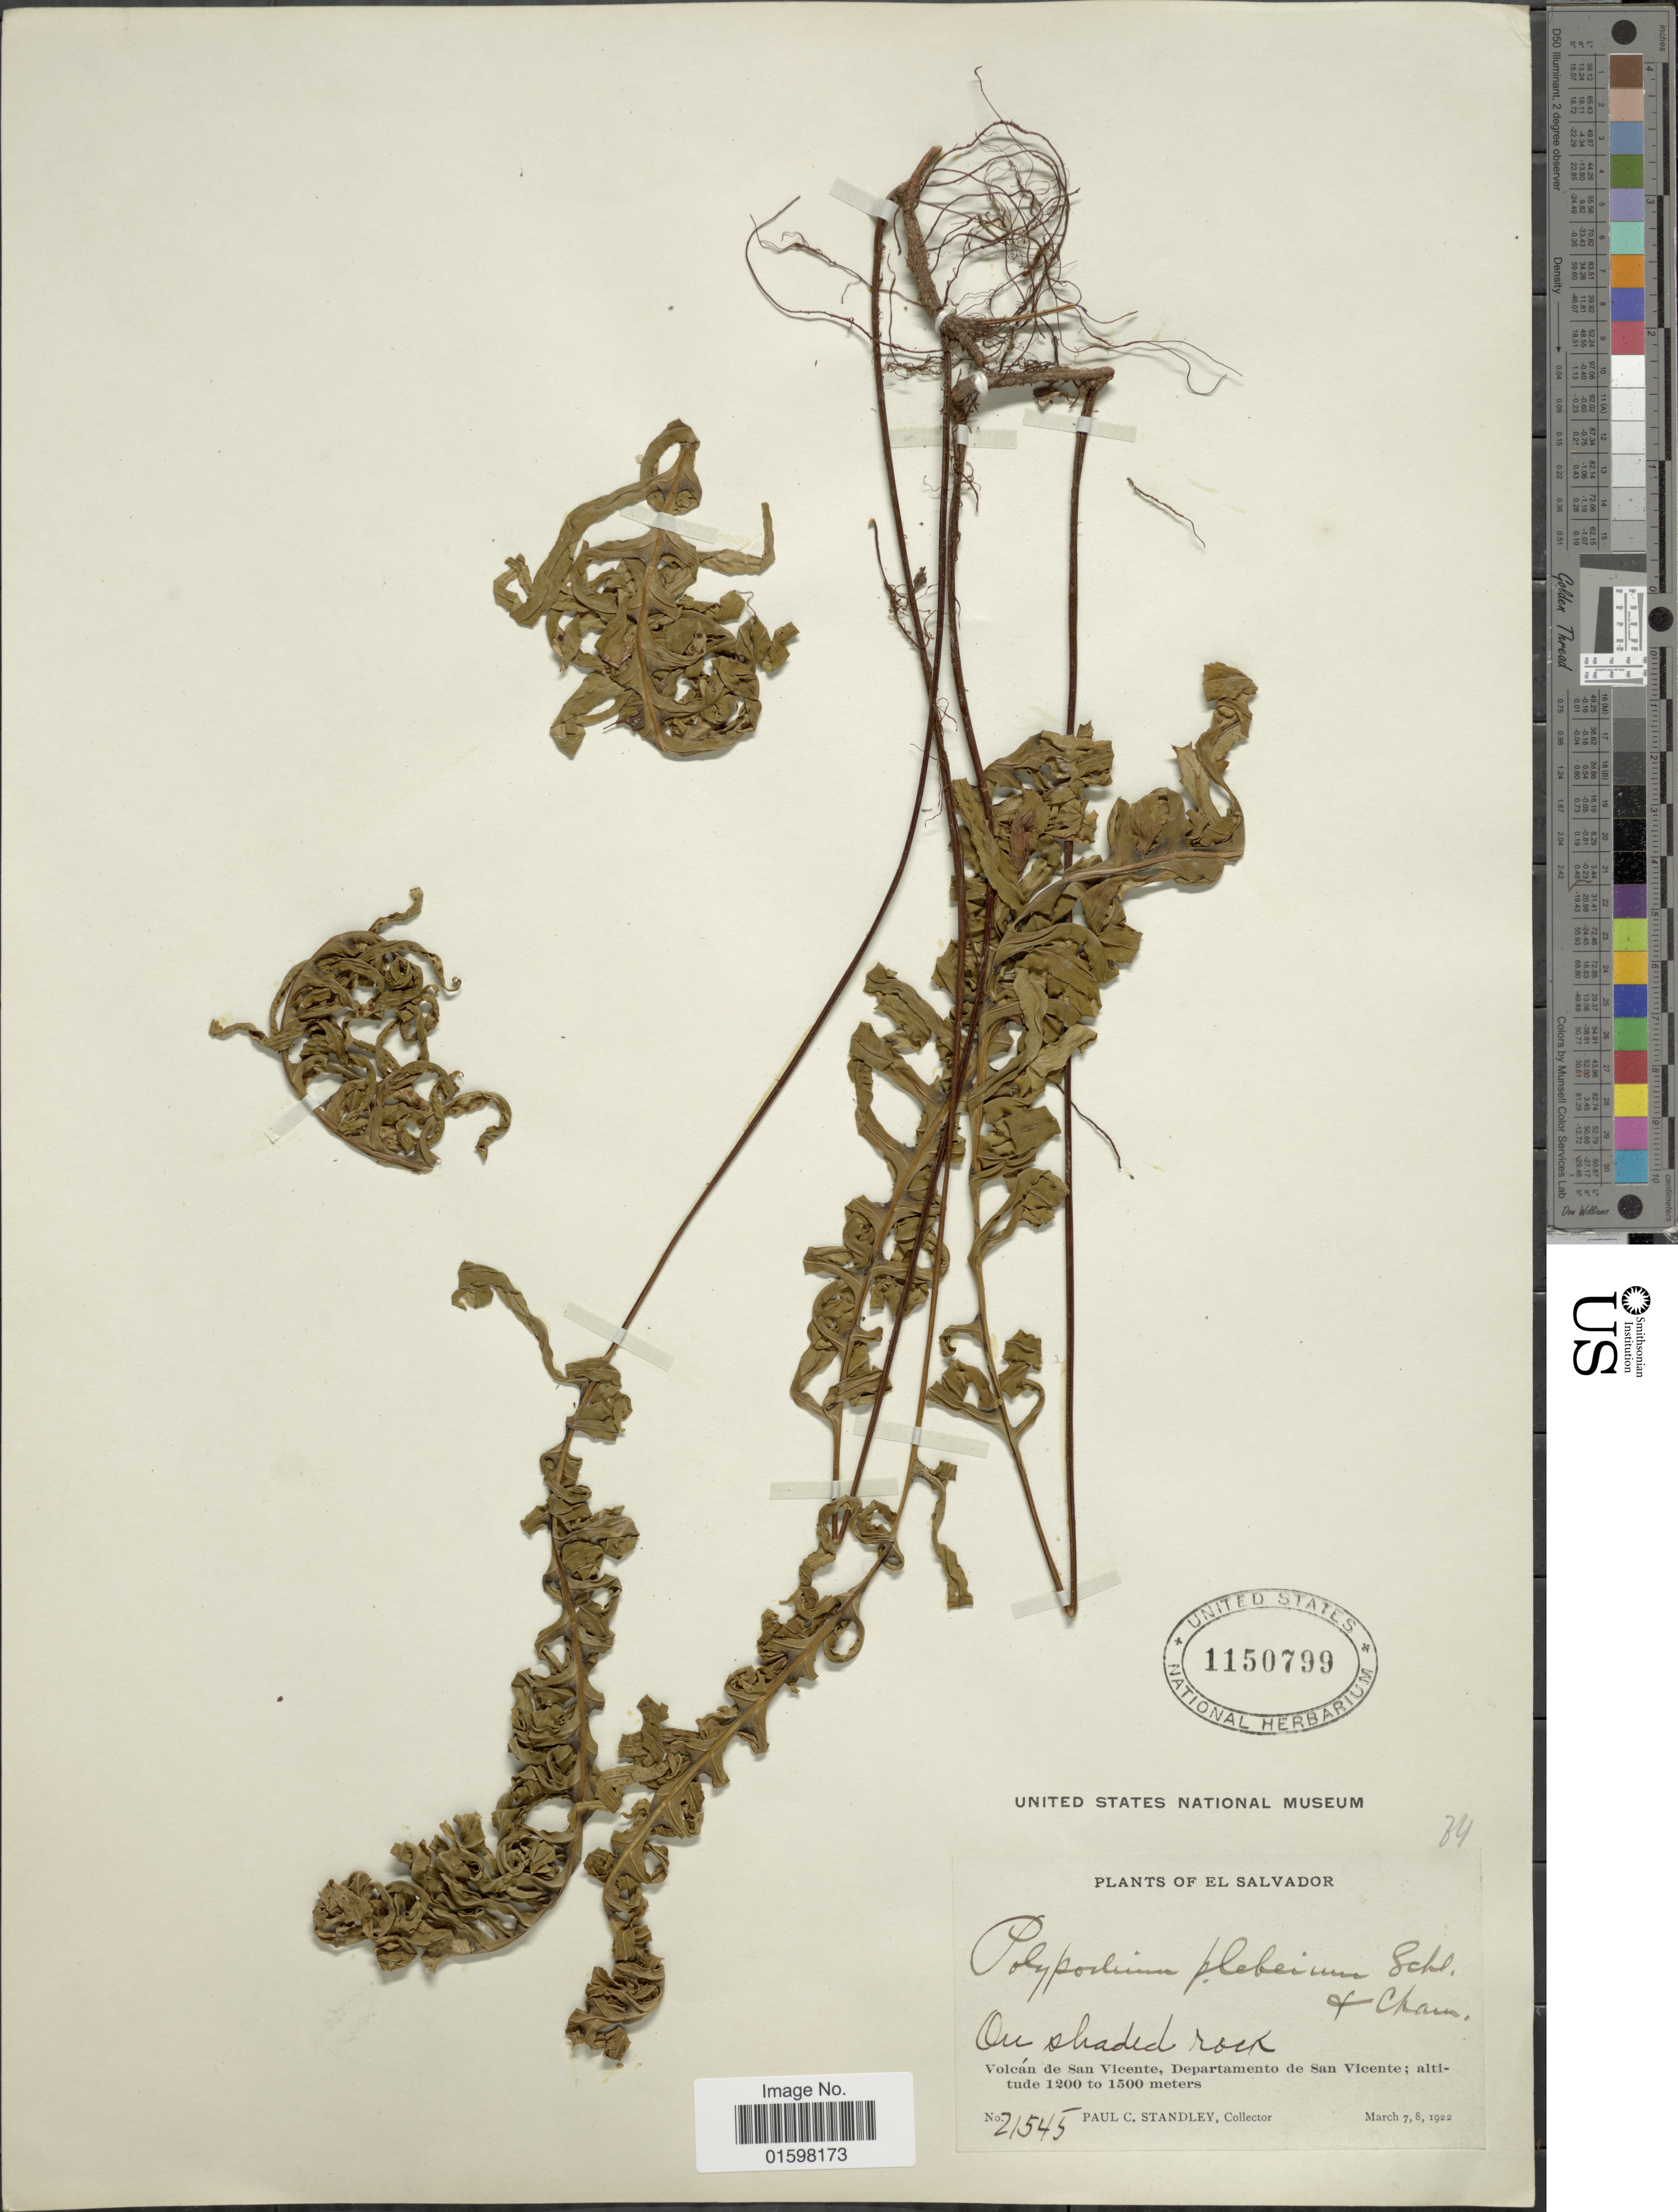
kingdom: Plantae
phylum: Tracheophyta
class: Polypodiopsida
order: Polypodiales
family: Polypodiaceae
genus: Pleopeltis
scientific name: Pleopeltis plebeia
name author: (Schltdl. ex Cham.) A.R. Sm. & Tejero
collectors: P. C. Standley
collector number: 21545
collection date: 1922-03-07/1922-03-08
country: El Salvador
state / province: San Vincente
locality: Vocand e San Vicente, Departamento de San Vicente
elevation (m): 1200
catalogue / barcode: US 1150799